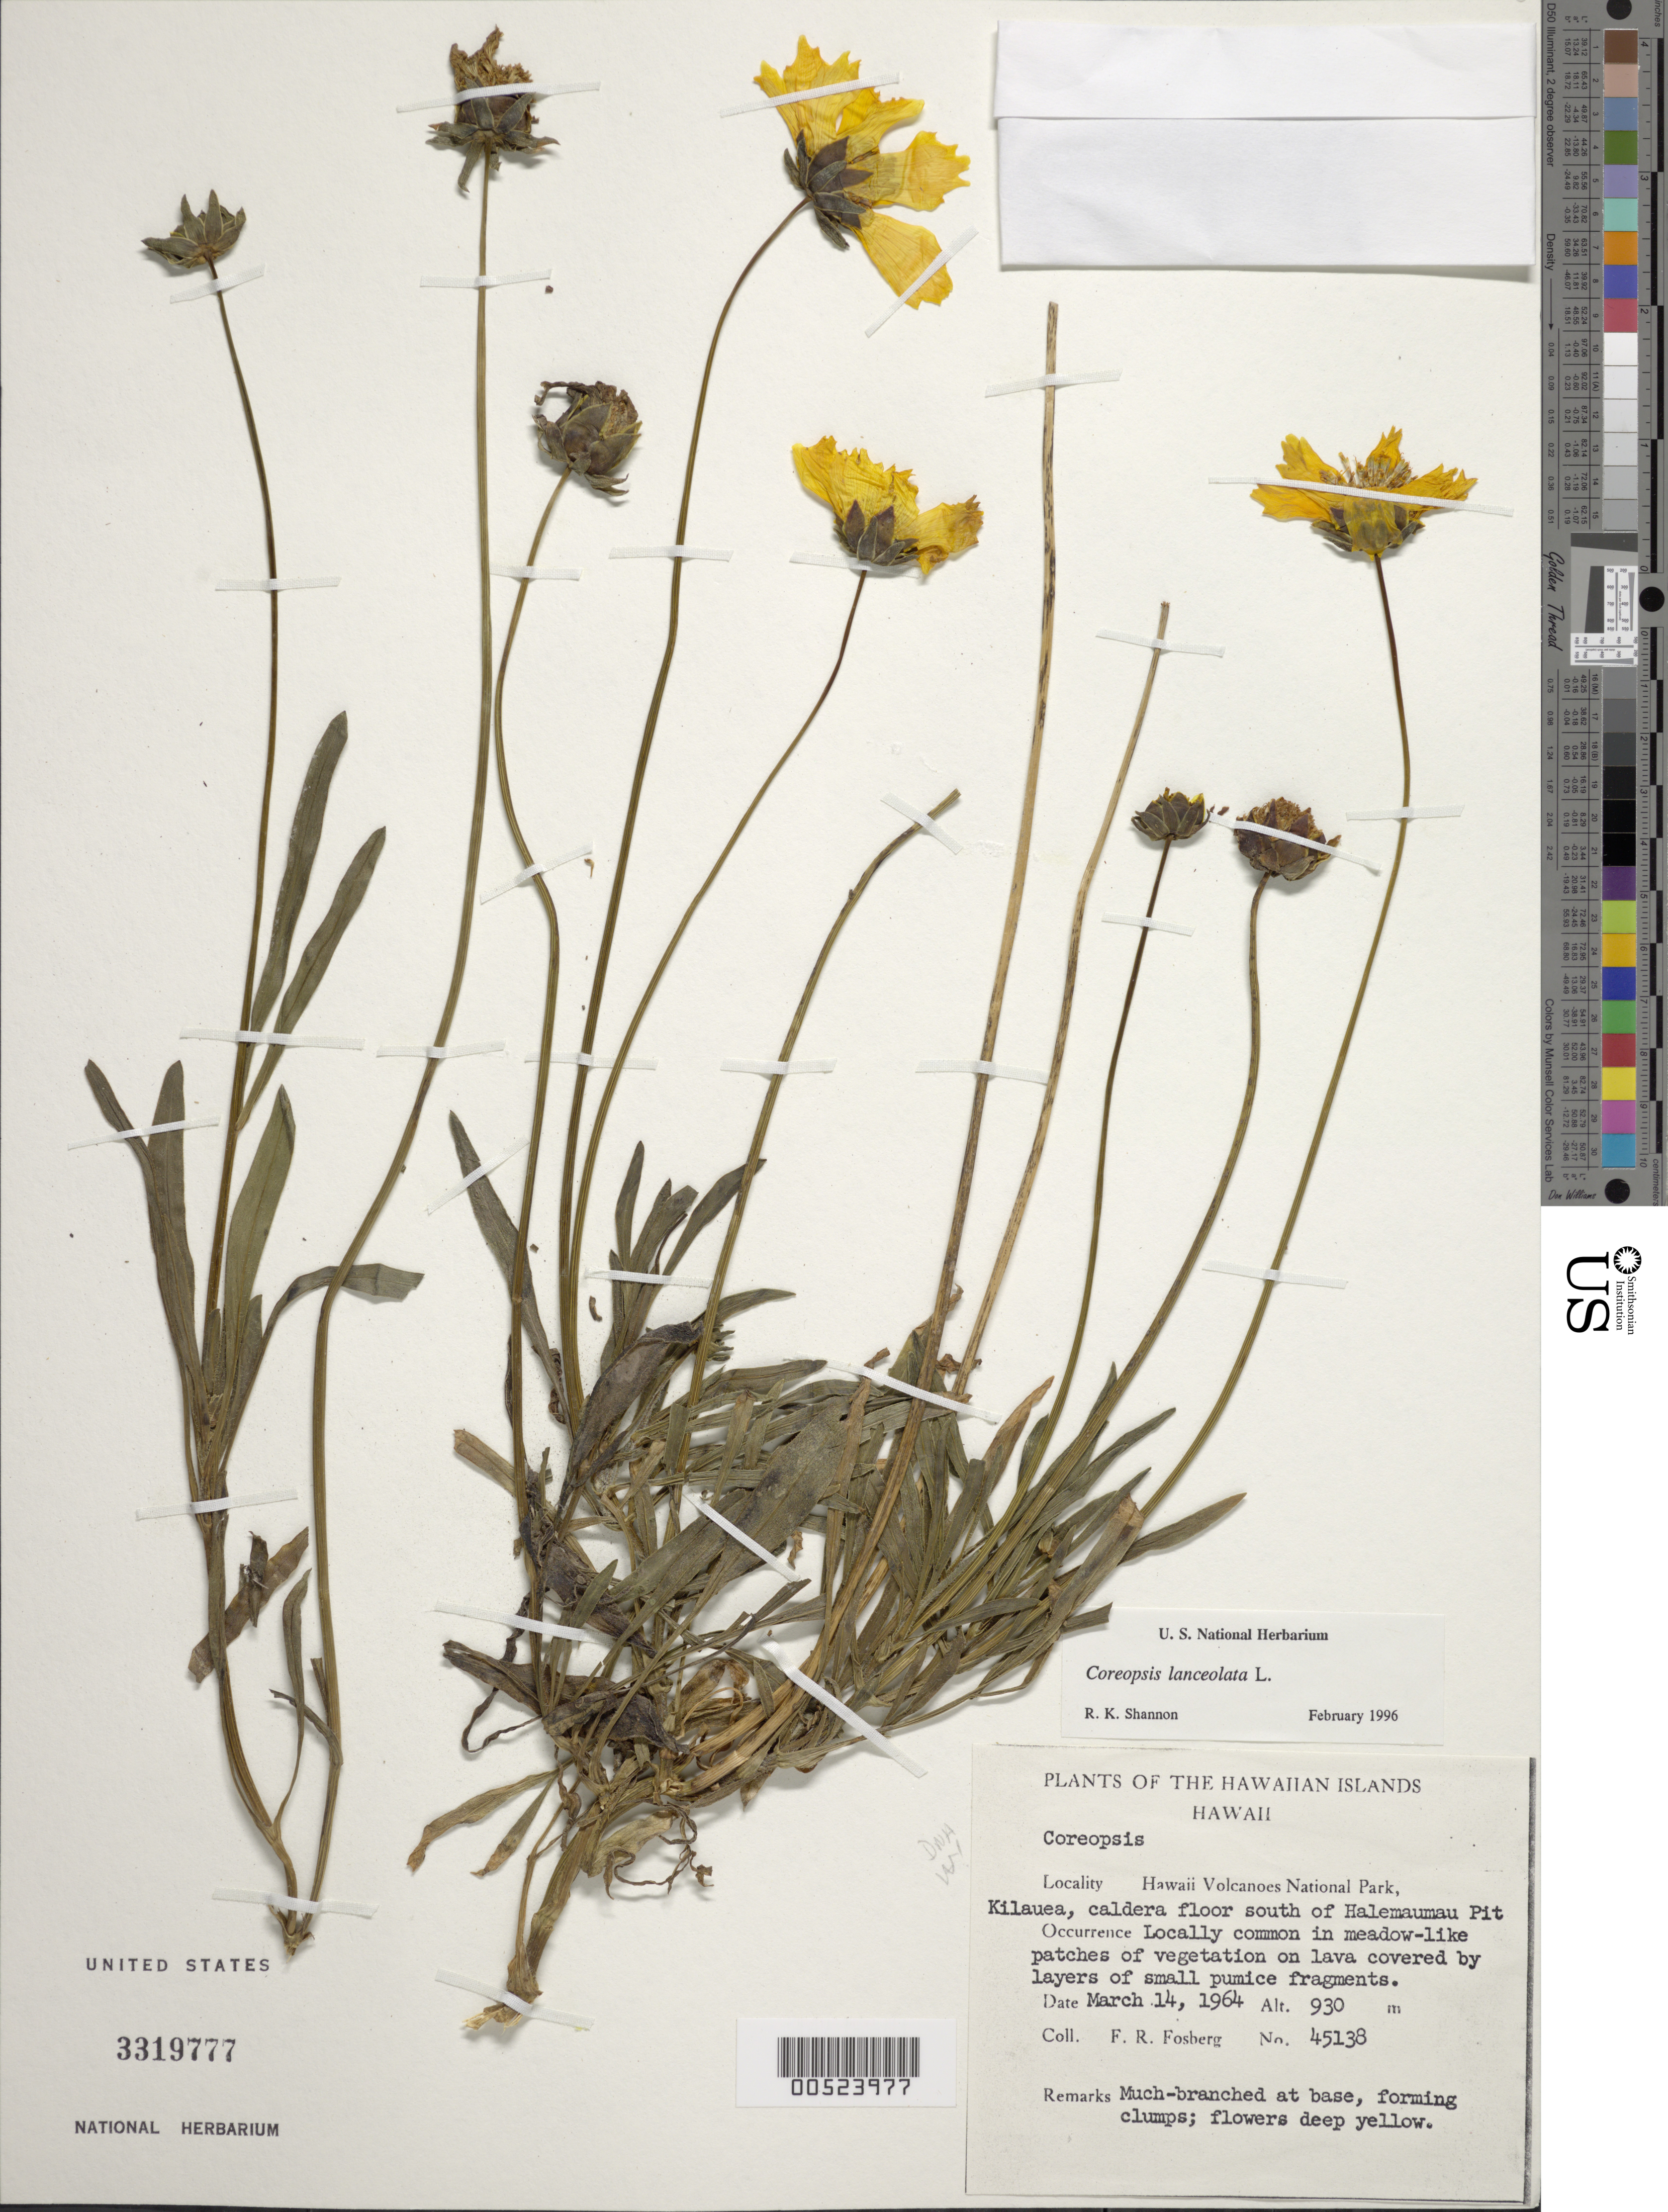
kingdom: Plantae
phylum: Tracheophyta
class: Magnoliopsida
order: Asterales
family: Asteraceae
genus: Coreopsis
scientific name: Coreopsis lanceolata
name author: L.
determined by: Shannon, R. K., (UNITED STATES)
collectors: F. R. Fosberg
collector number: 45138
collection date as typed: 14 Mar 1964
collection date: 1964-03-14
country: United States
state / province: Hawaii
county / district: Hawaii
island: Hawaii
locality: Hawaii Volcanoes National Park, Kilauea, caldera floor S of Halemaumau Pit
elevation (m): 930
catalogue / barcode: US 3319777